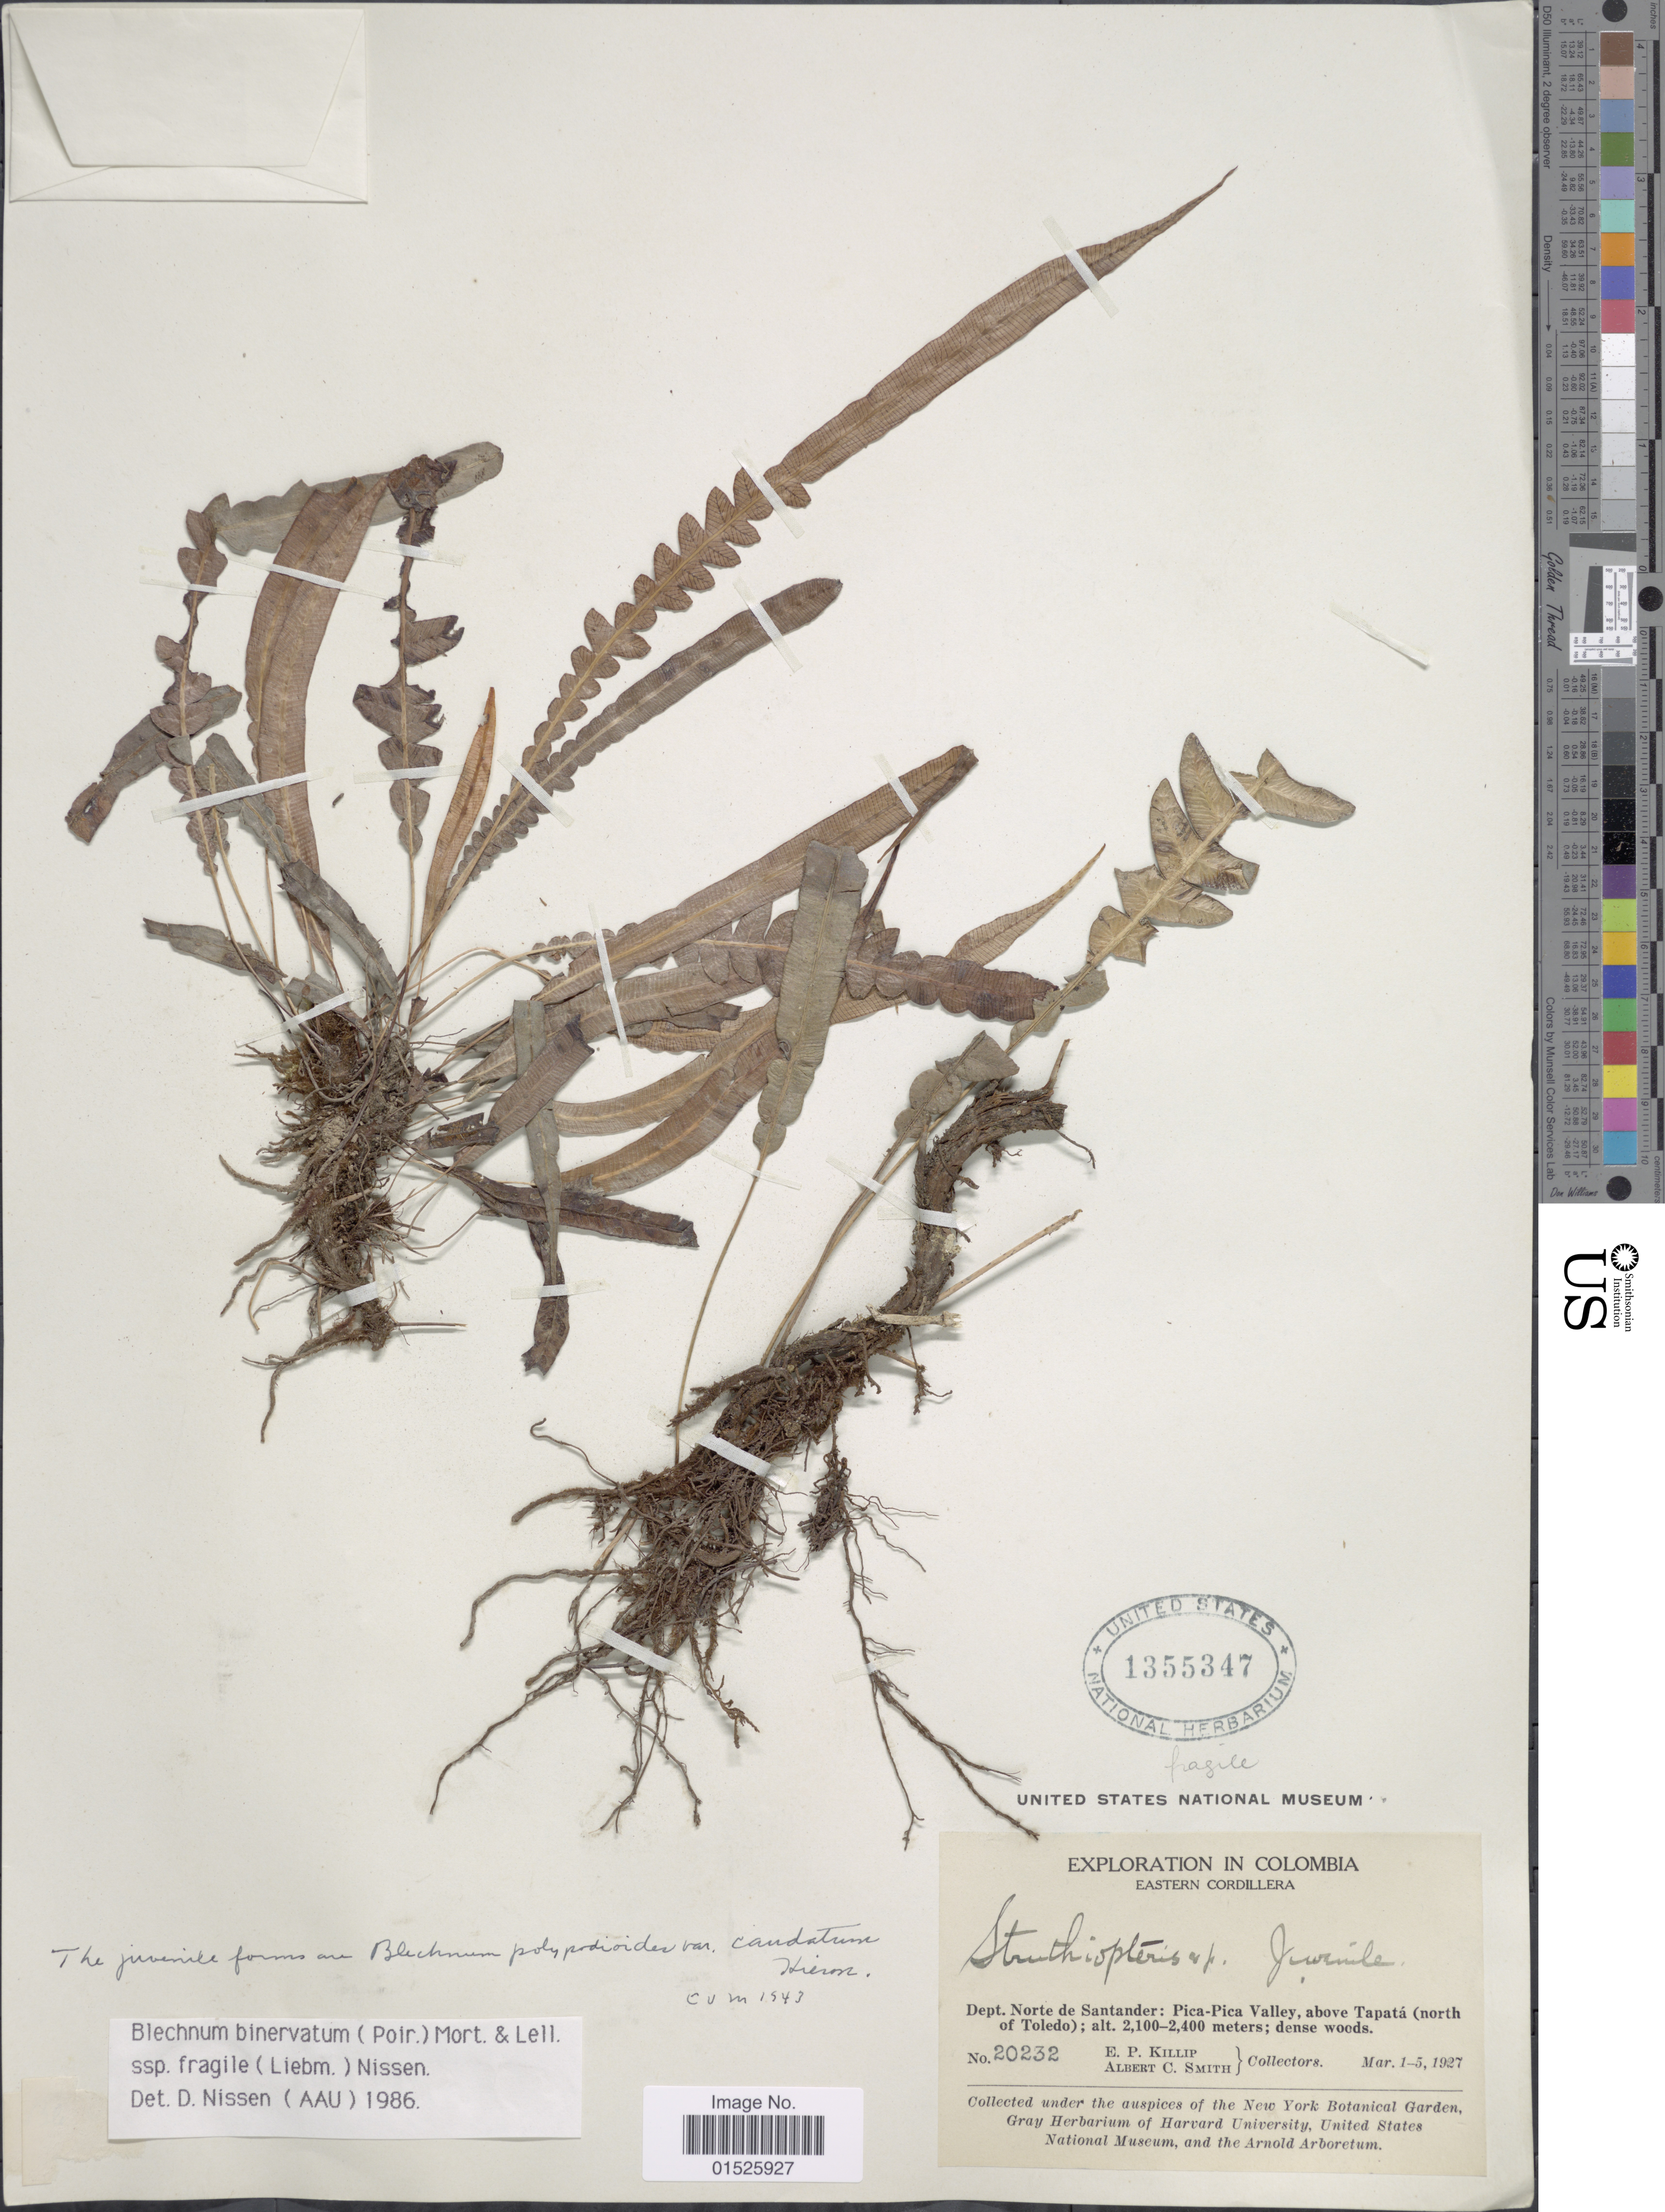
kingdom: Plantae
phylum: Tracheophyta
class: Polypodiopsida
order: Polypodiales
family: Blechnaceae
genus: Blechnum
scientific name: Blechnum fragile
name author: (Liebm.) C.V. Morton & Lellinger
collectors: E. P. Killip & A. C. Smith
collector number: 20232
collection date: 1927-03-01/1927-03-05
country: Colombia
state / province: Norte de Santander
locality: Eastern Cordillera. Pica-Pica Valley, aobve Tapatá (north of Toledo)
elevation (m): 2100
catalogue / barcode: US 1355347